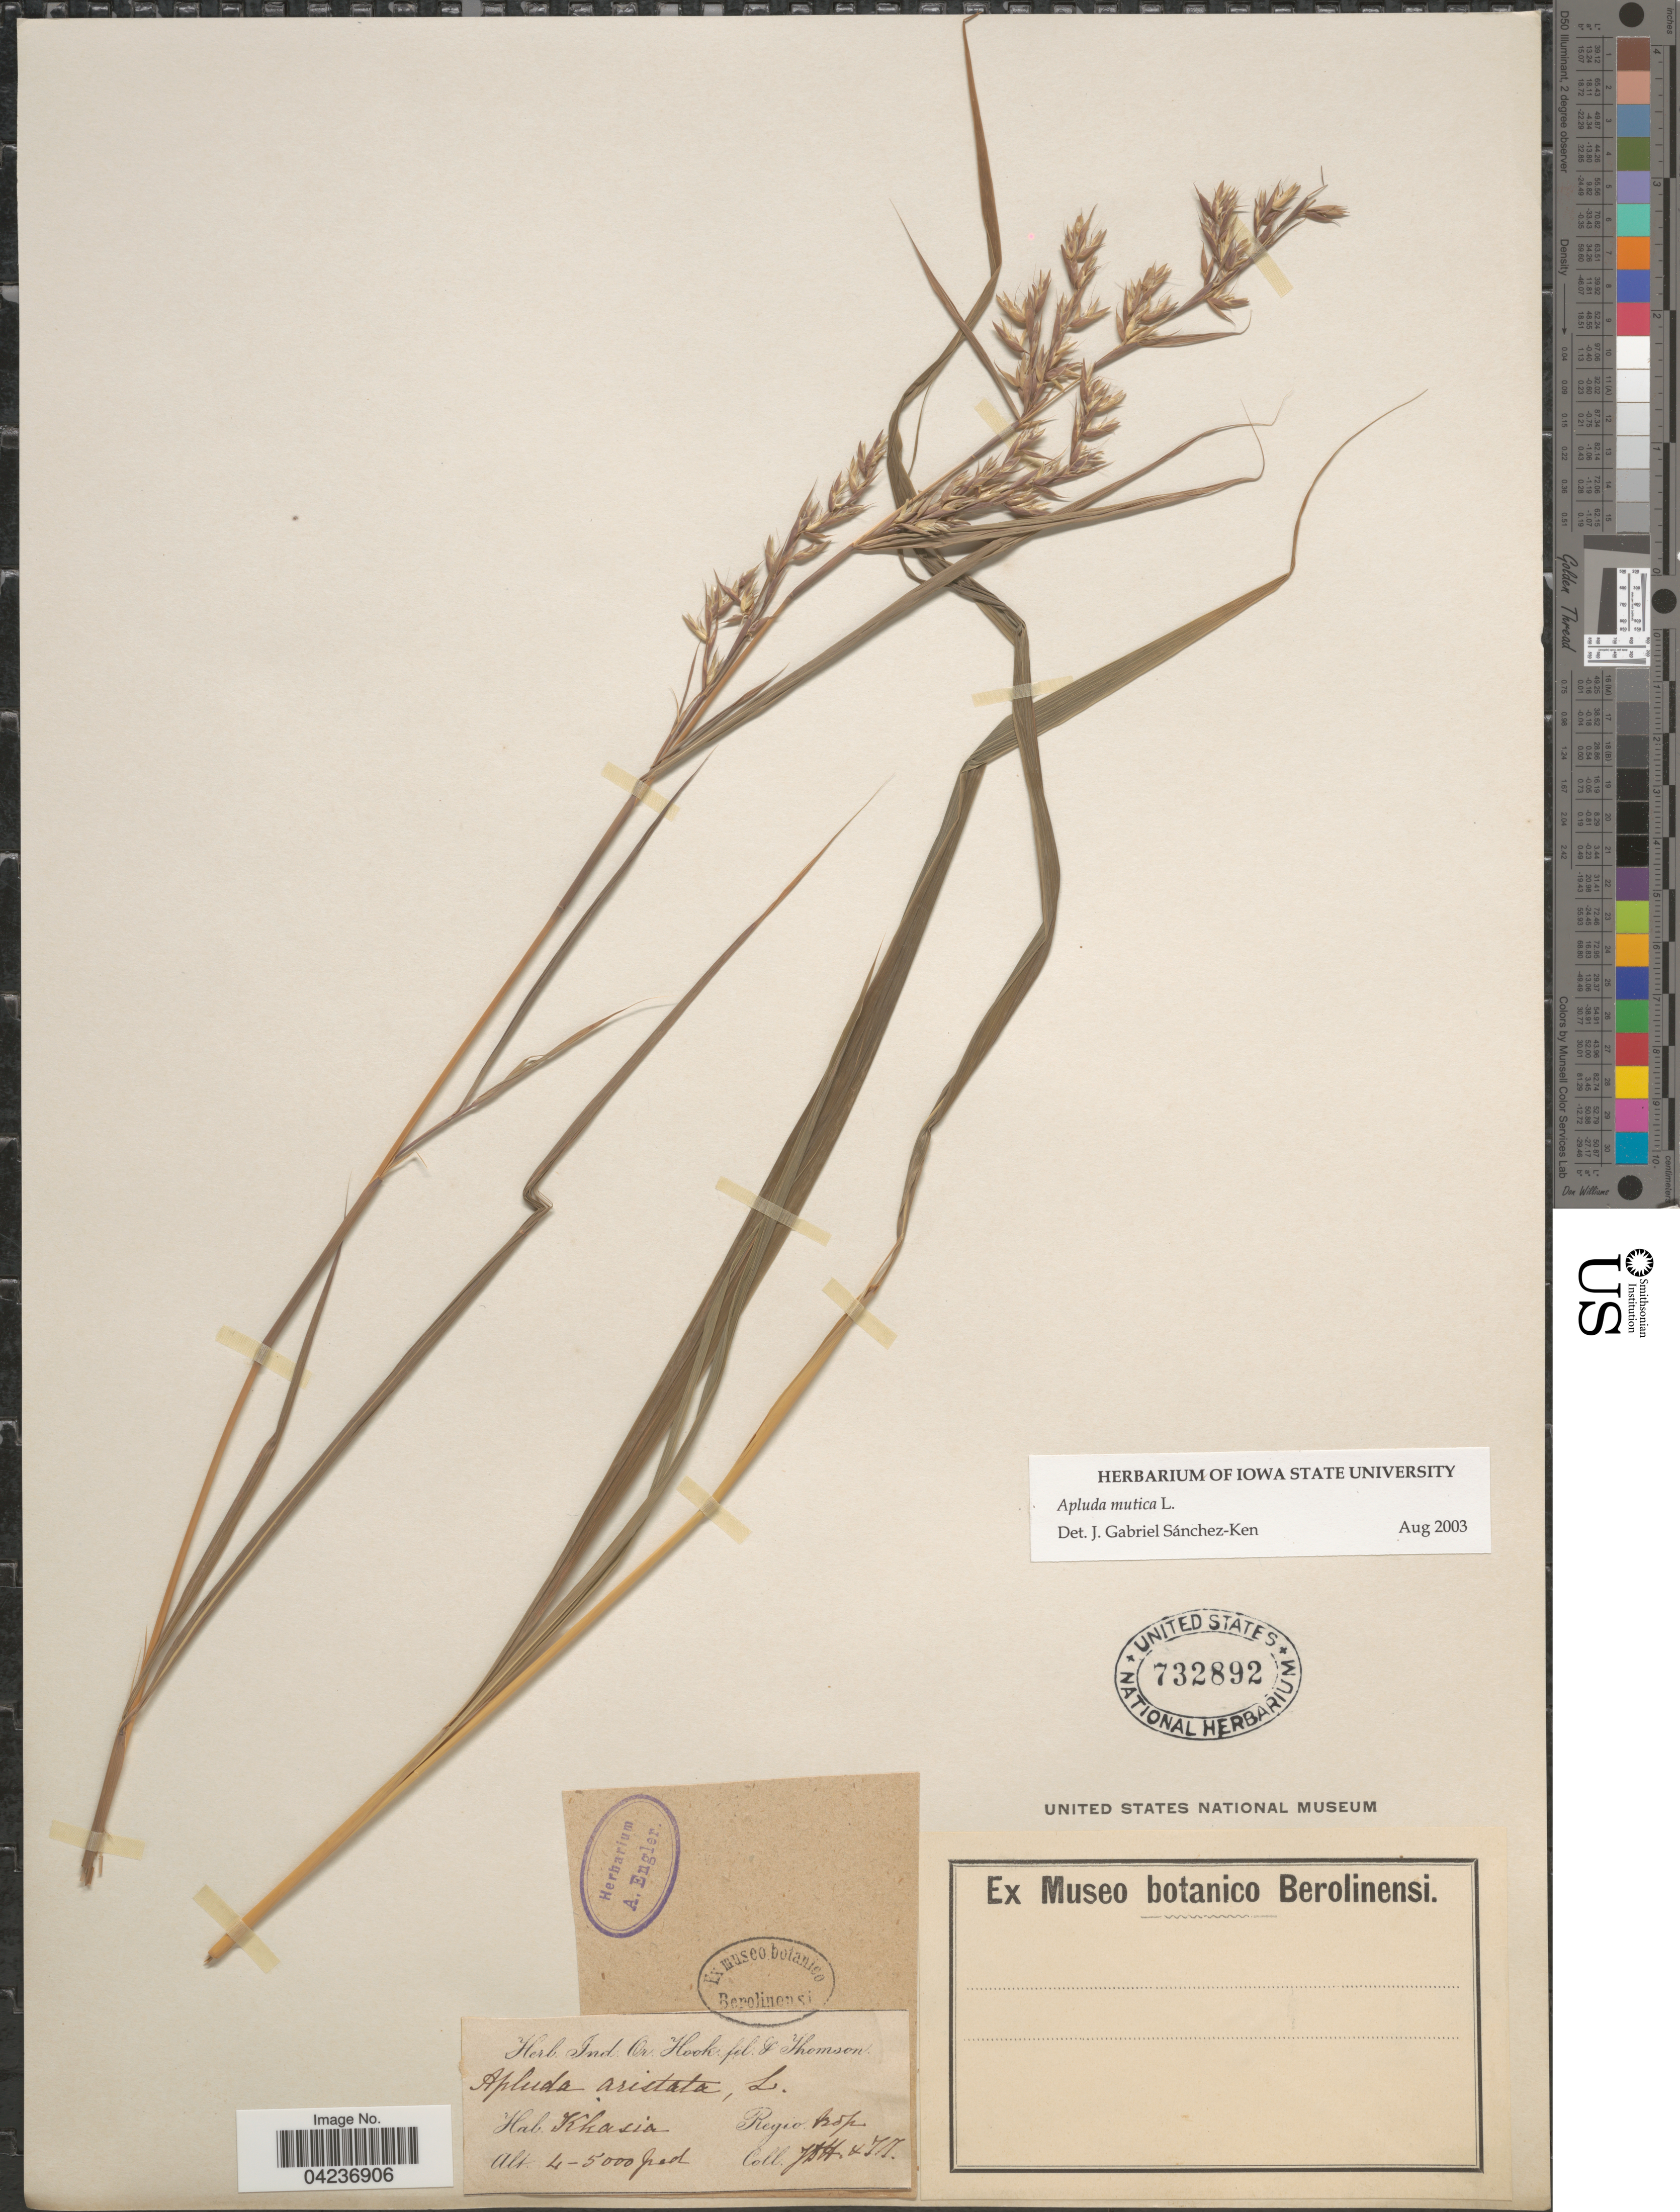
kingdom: Plantae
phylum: Tracheophyta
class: Liliopsida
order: Poales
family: Poaceae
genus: Apluda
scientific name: Apluda mutica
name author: L.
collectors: J. D. Hooker & T. Thomson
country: India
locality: Ind. Or. Khasia. Regio trop.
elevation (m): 1219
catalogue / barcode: US 732892